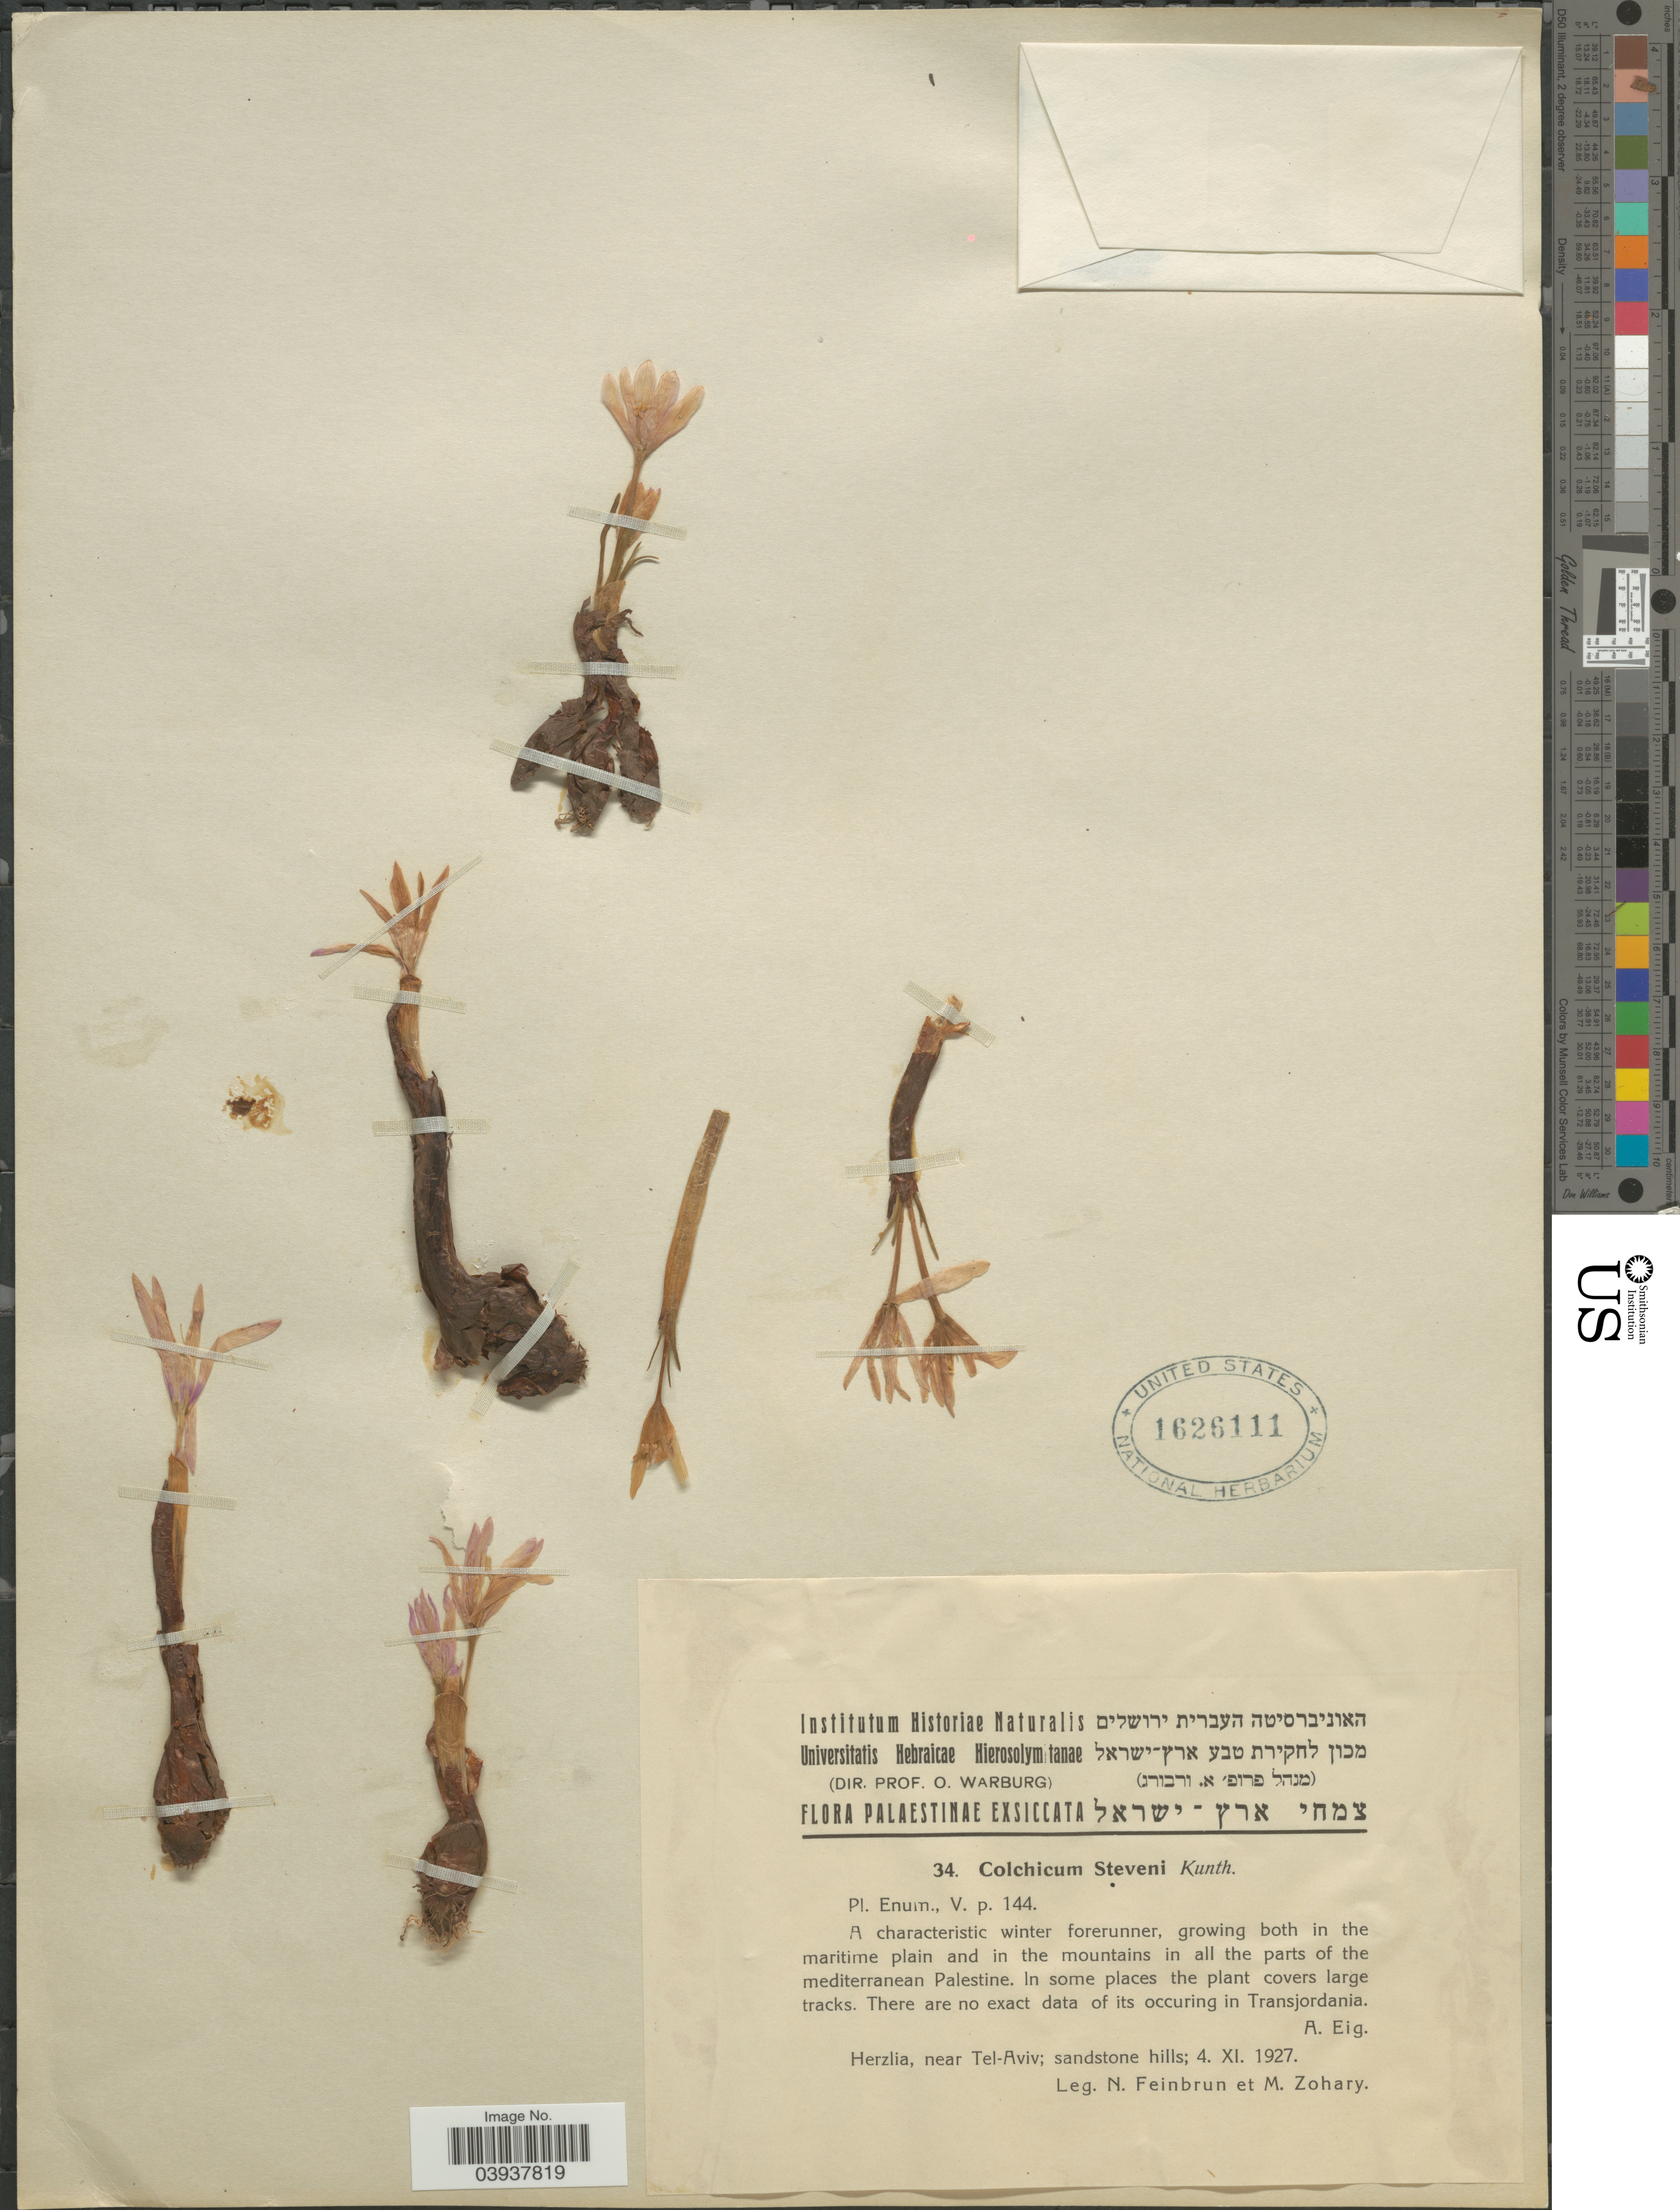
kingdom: Plantae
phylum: Tracheophyta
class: Liliopsida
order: Liliales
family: Colchicaceae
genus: Colchicum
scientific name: Colchicum steveni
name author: Kunth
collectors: N. Feinbrun & M. Zohary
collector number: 34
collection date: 1927-11-04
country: Israel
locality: Palaestinae. Herzlia, near Tel-Aviv; sandstone hills.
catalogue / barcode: US 1626111